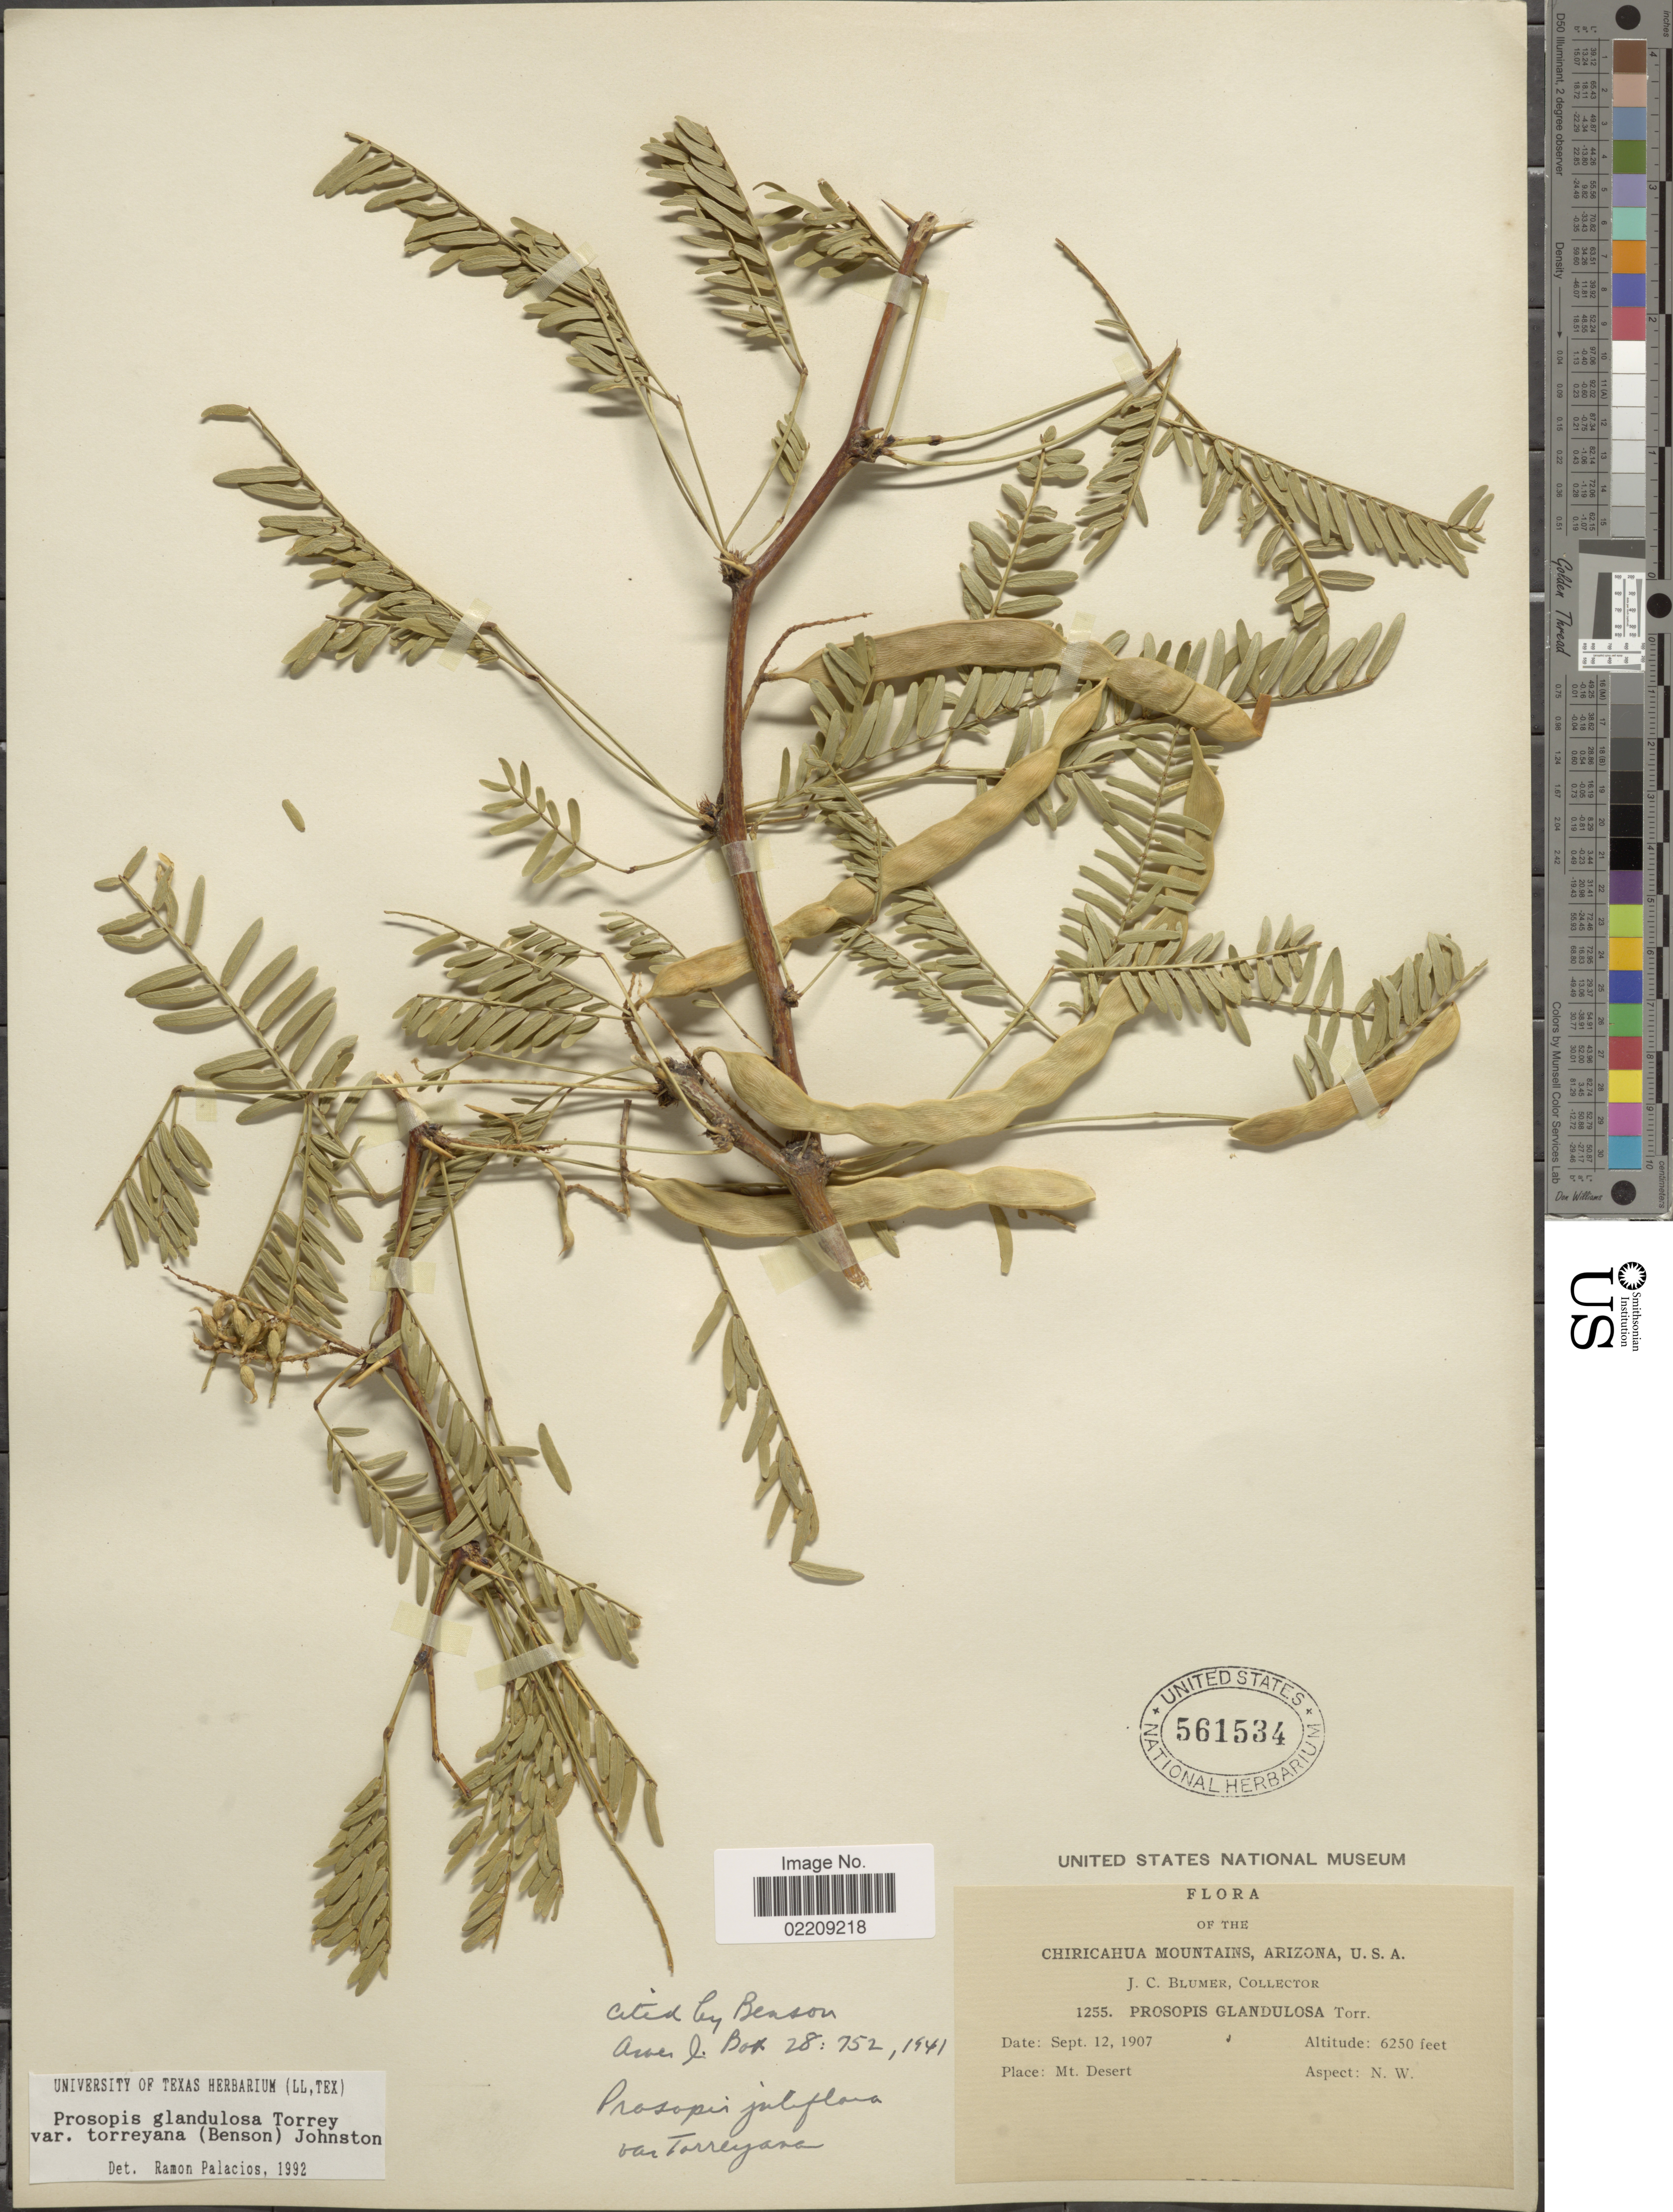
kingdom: Plantae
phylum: Tracheophyta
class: Magnoliopsida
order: Fabales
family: Fabaceae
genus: Neltuma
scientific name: Neltuma odorata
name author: (Torr. & Frém.) C. E. Hughes & G.P. Lewis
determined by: Strong, Mark T., (BOT), Smithsonian Institution - National Museum of Natural History (UNITED STATES)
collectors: J. C. Blumer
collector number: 1255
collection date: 1907-09-12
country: United States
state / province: Arizona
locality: Chiricahua Mountains, Mt Desert, Aspect: N.W.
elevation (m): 1905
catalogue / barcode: US 561534